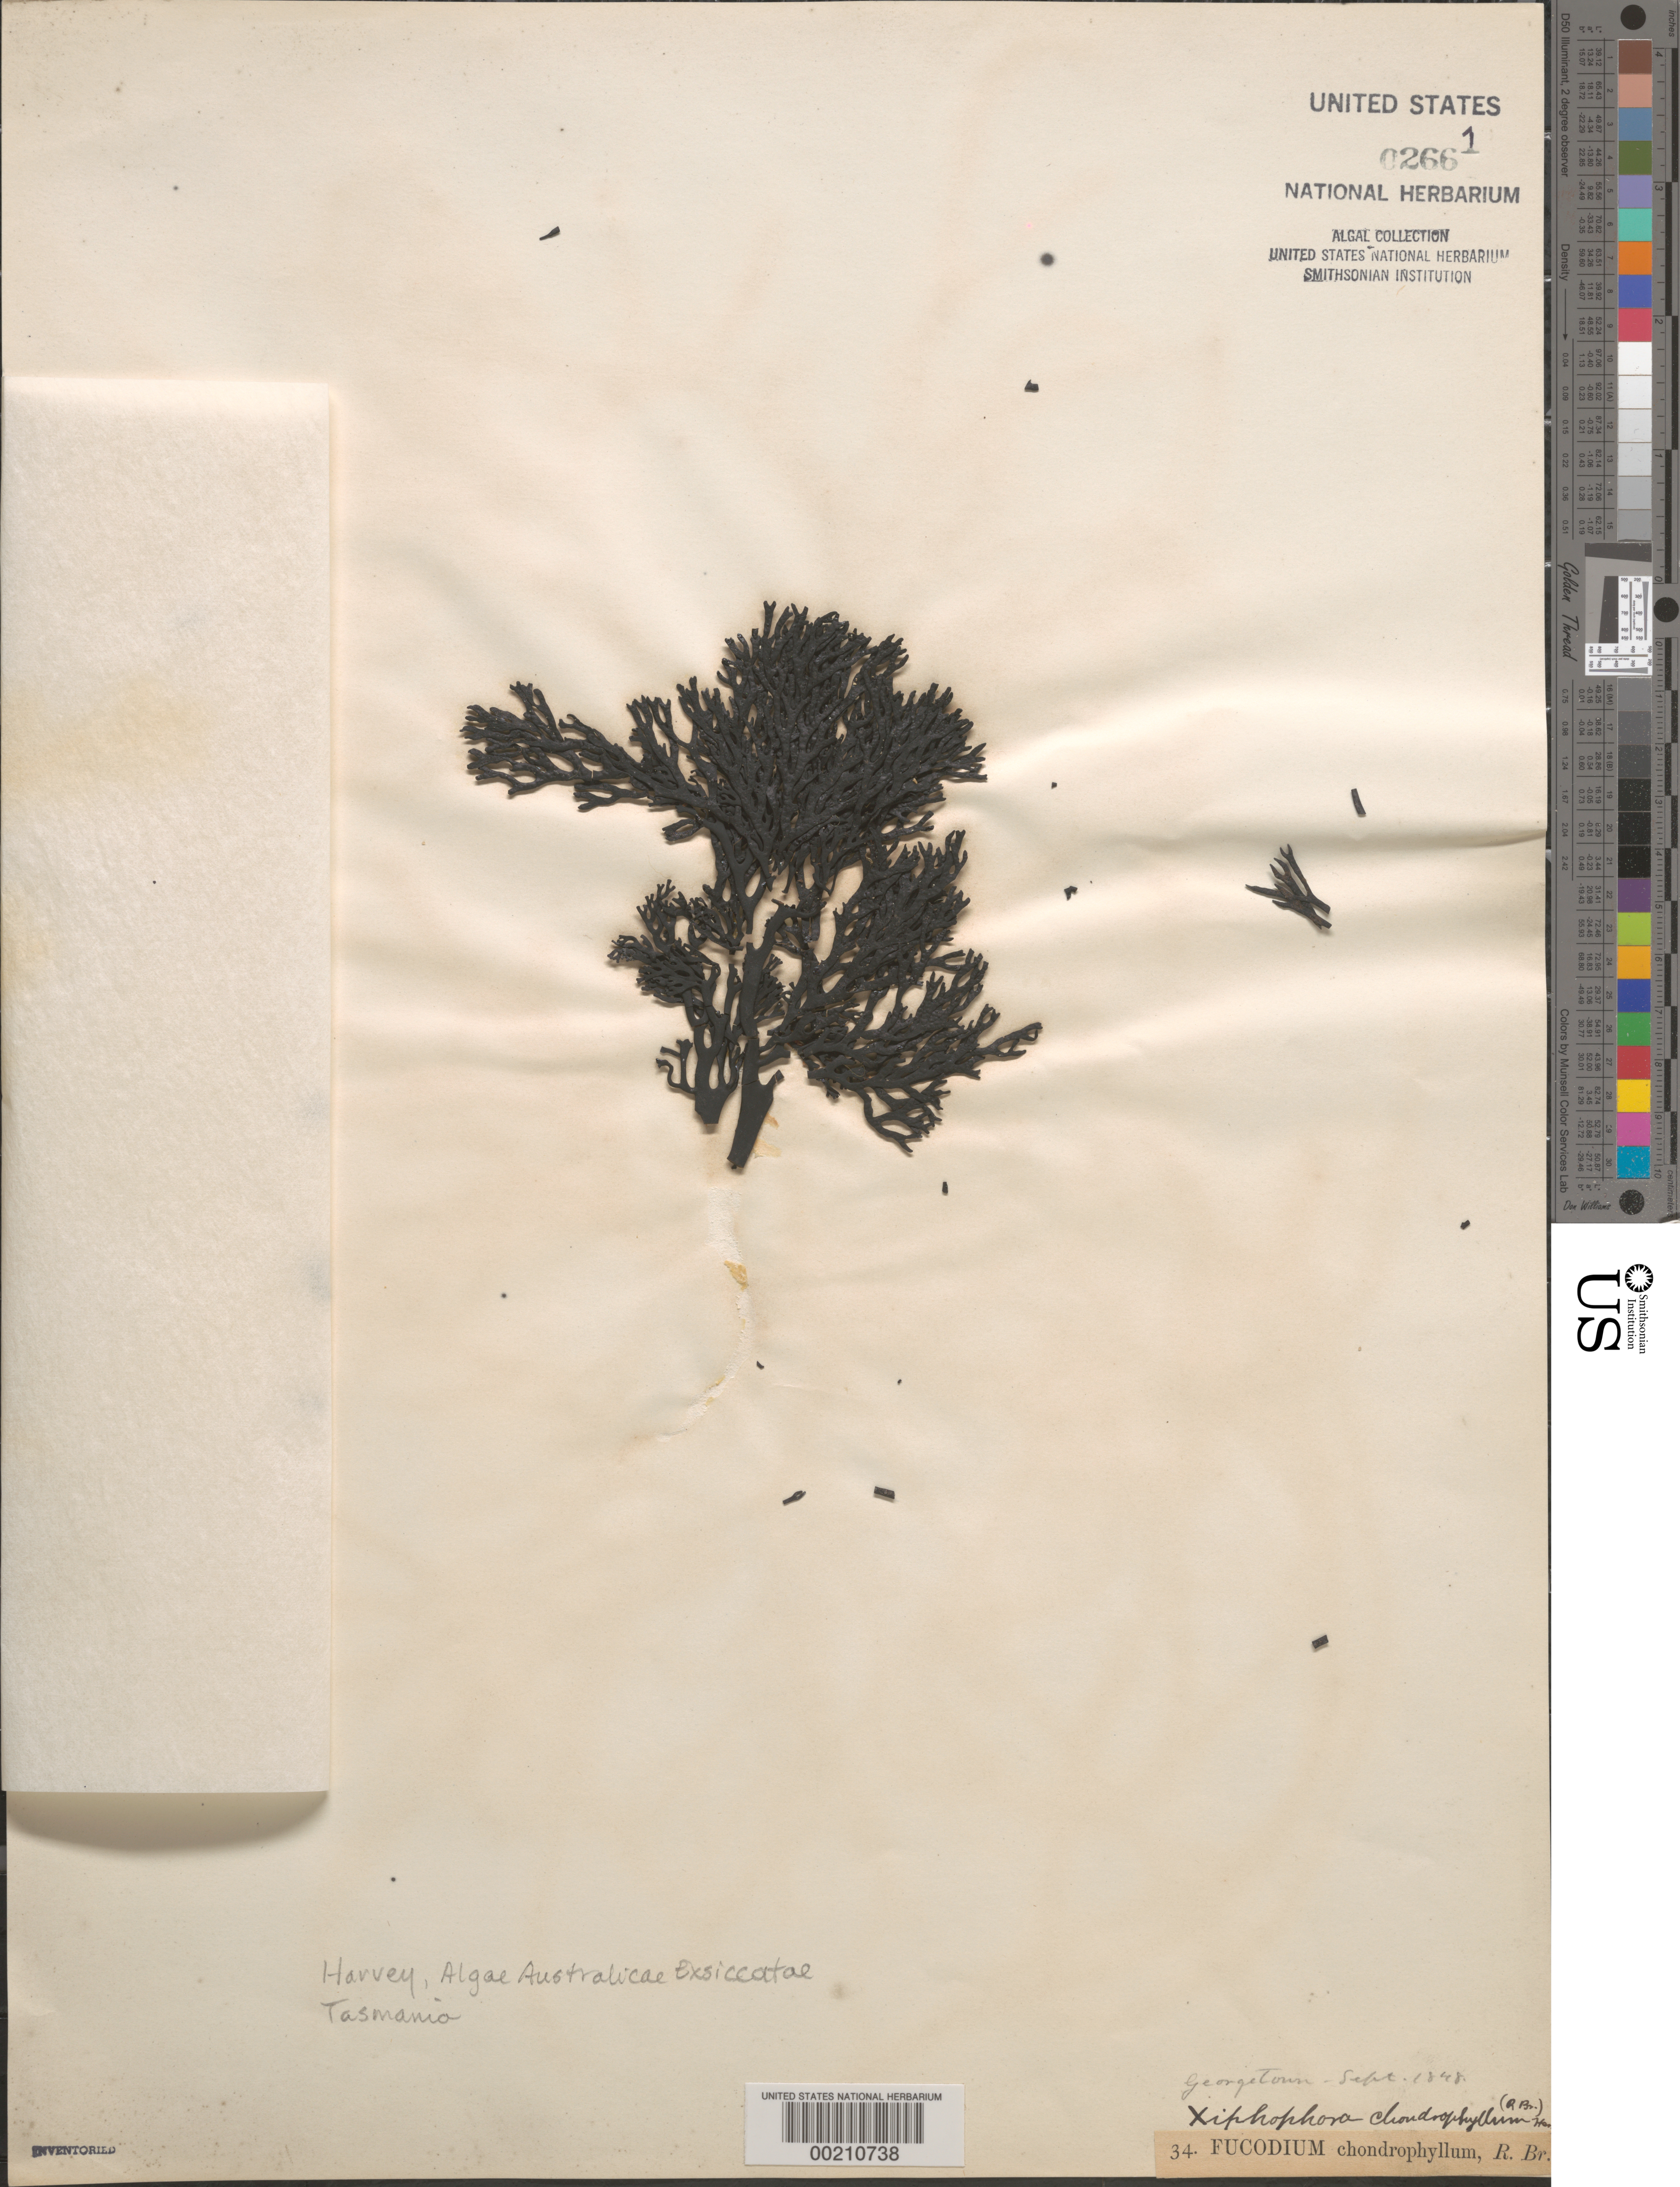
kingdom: Chromista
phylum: Ochrophyta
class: Phaeophyceae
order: Fucales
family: Xiphophoraceae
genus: Xiphophora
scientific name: Xiphophora chondrophylla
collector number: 34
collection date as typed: Sep 1848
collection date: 1848-09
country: Australia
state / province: Tasmania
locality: George Town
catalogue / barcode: US 2661